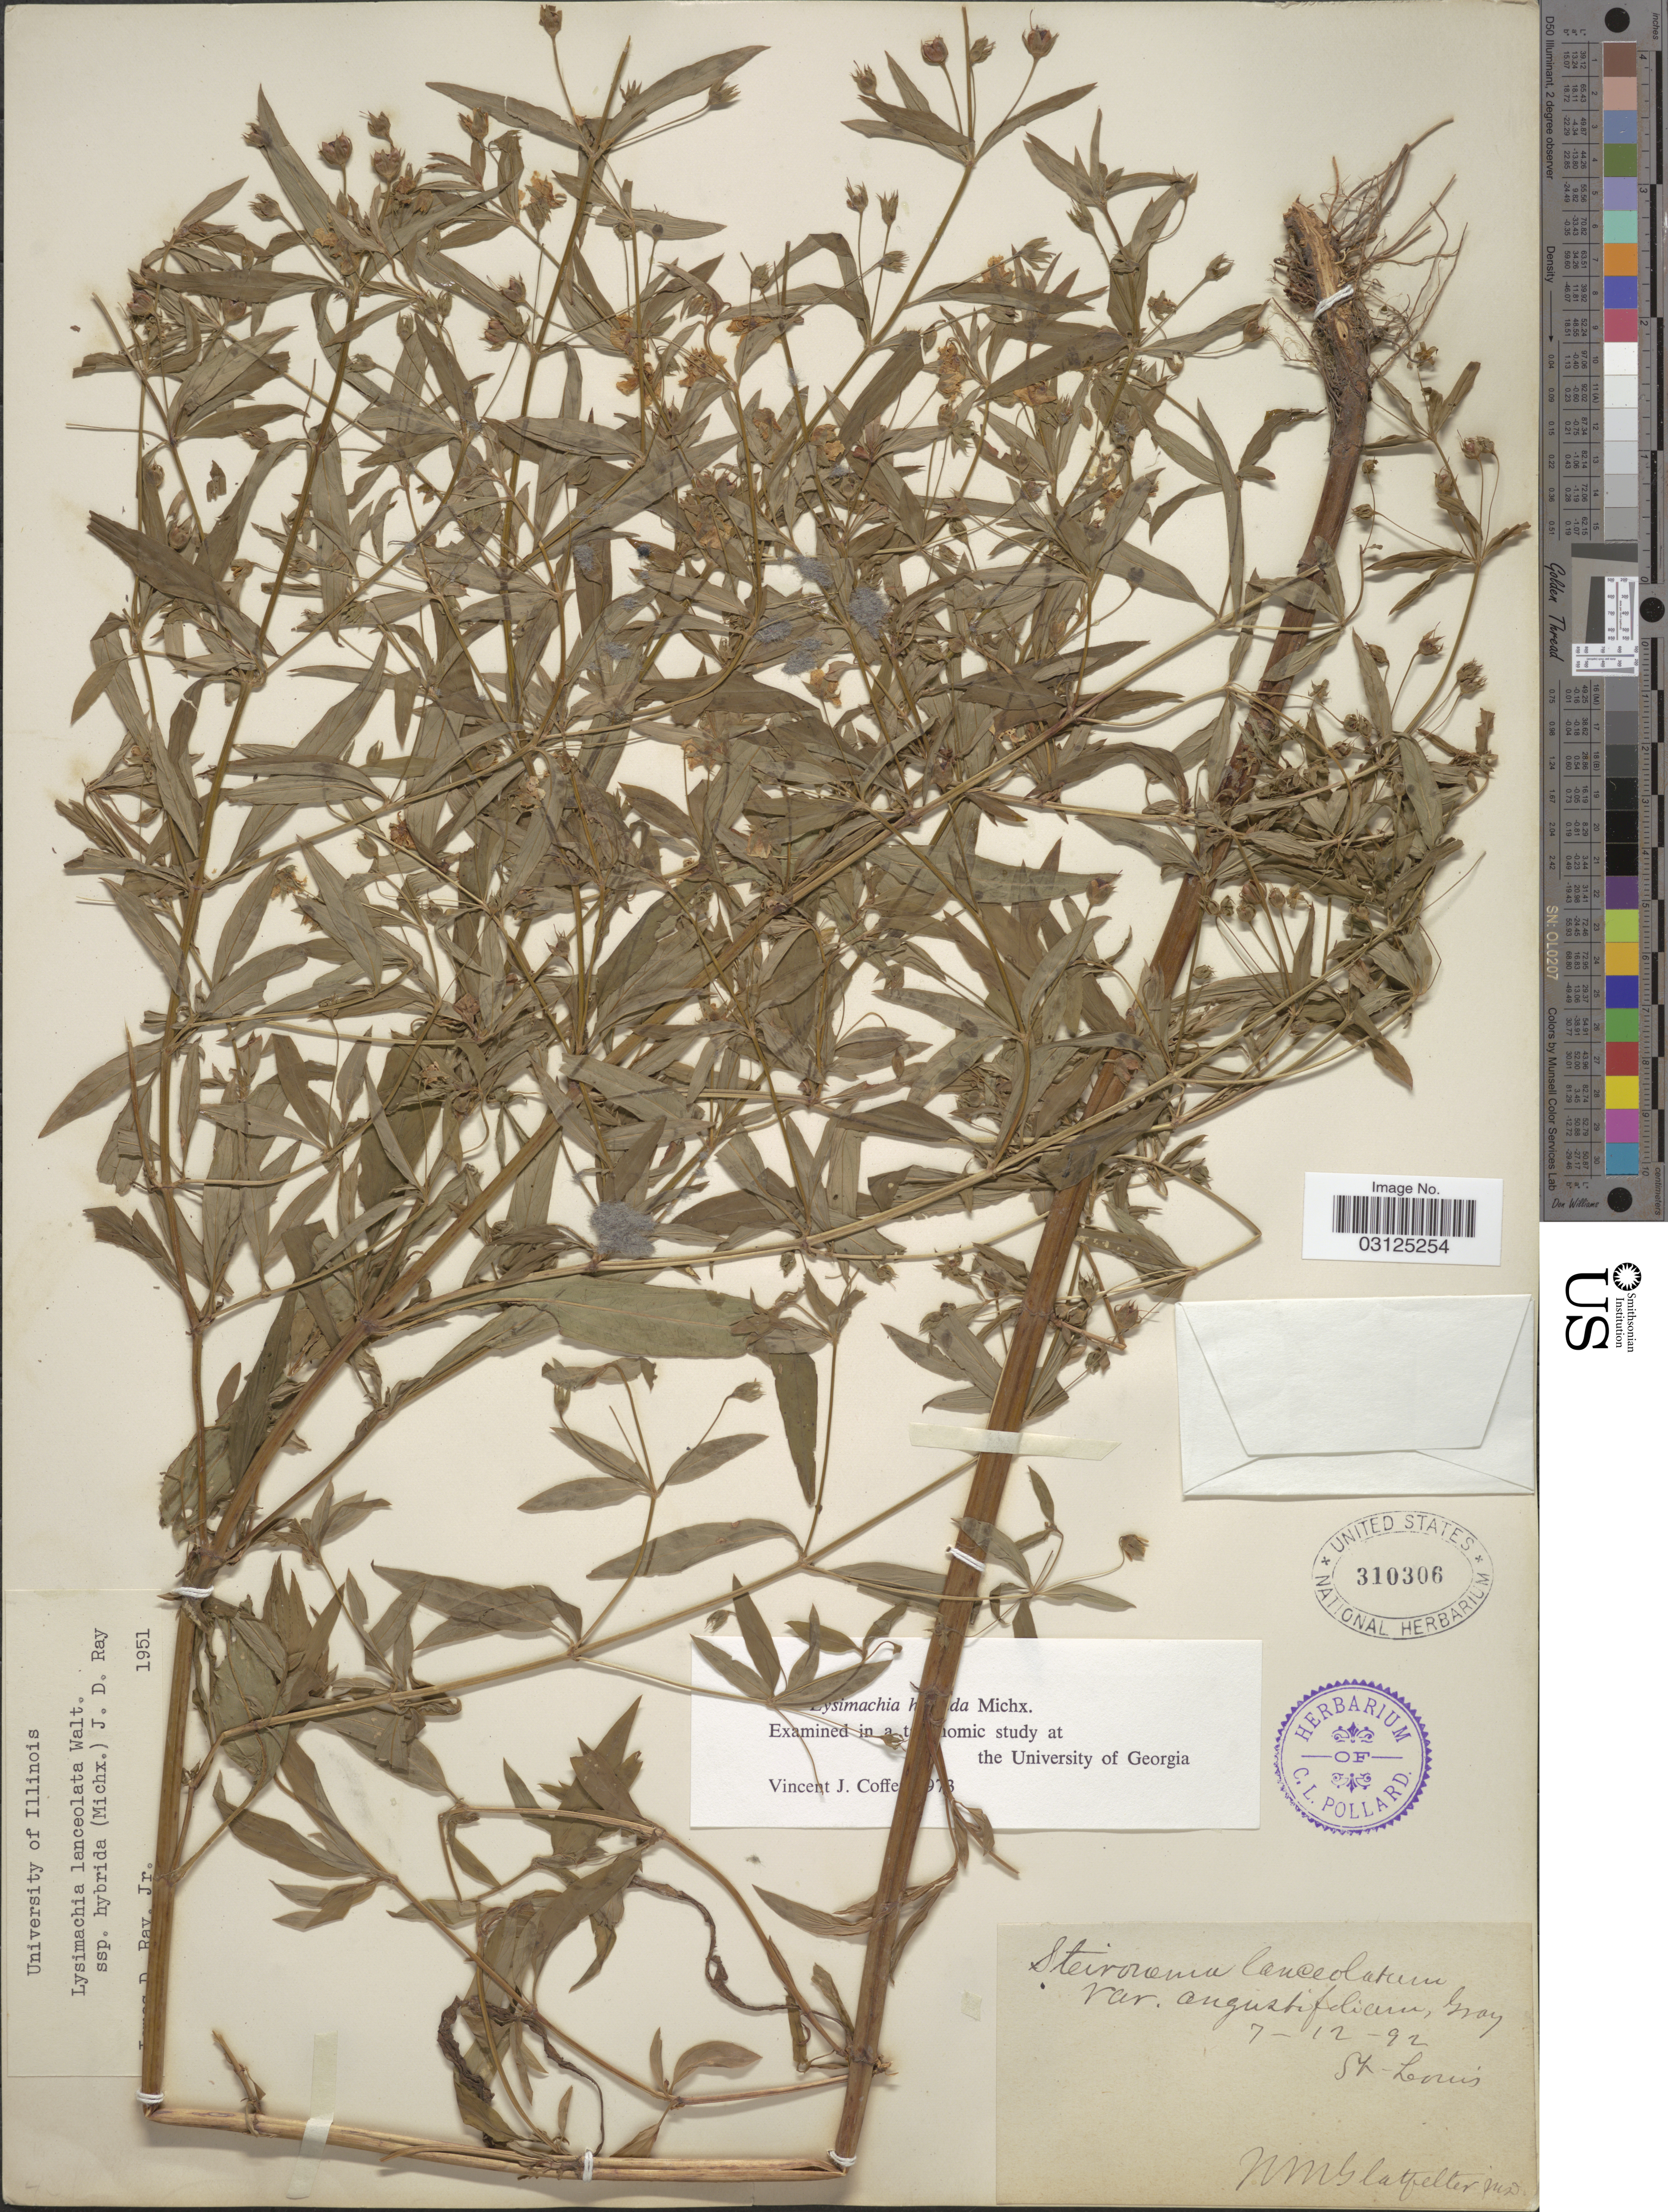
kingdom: Plantae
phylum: Tracheophyta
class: Magnoliopsida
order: Ericales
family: Primulaceae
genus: Lysimachia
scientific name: Lysimachia hybrida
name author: Michx.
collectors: N. M. Glatfelter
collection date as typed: Transcribed d/m/y: 12/7/92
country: United States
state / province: Maryland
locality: St Louis.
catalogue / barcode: US 310306